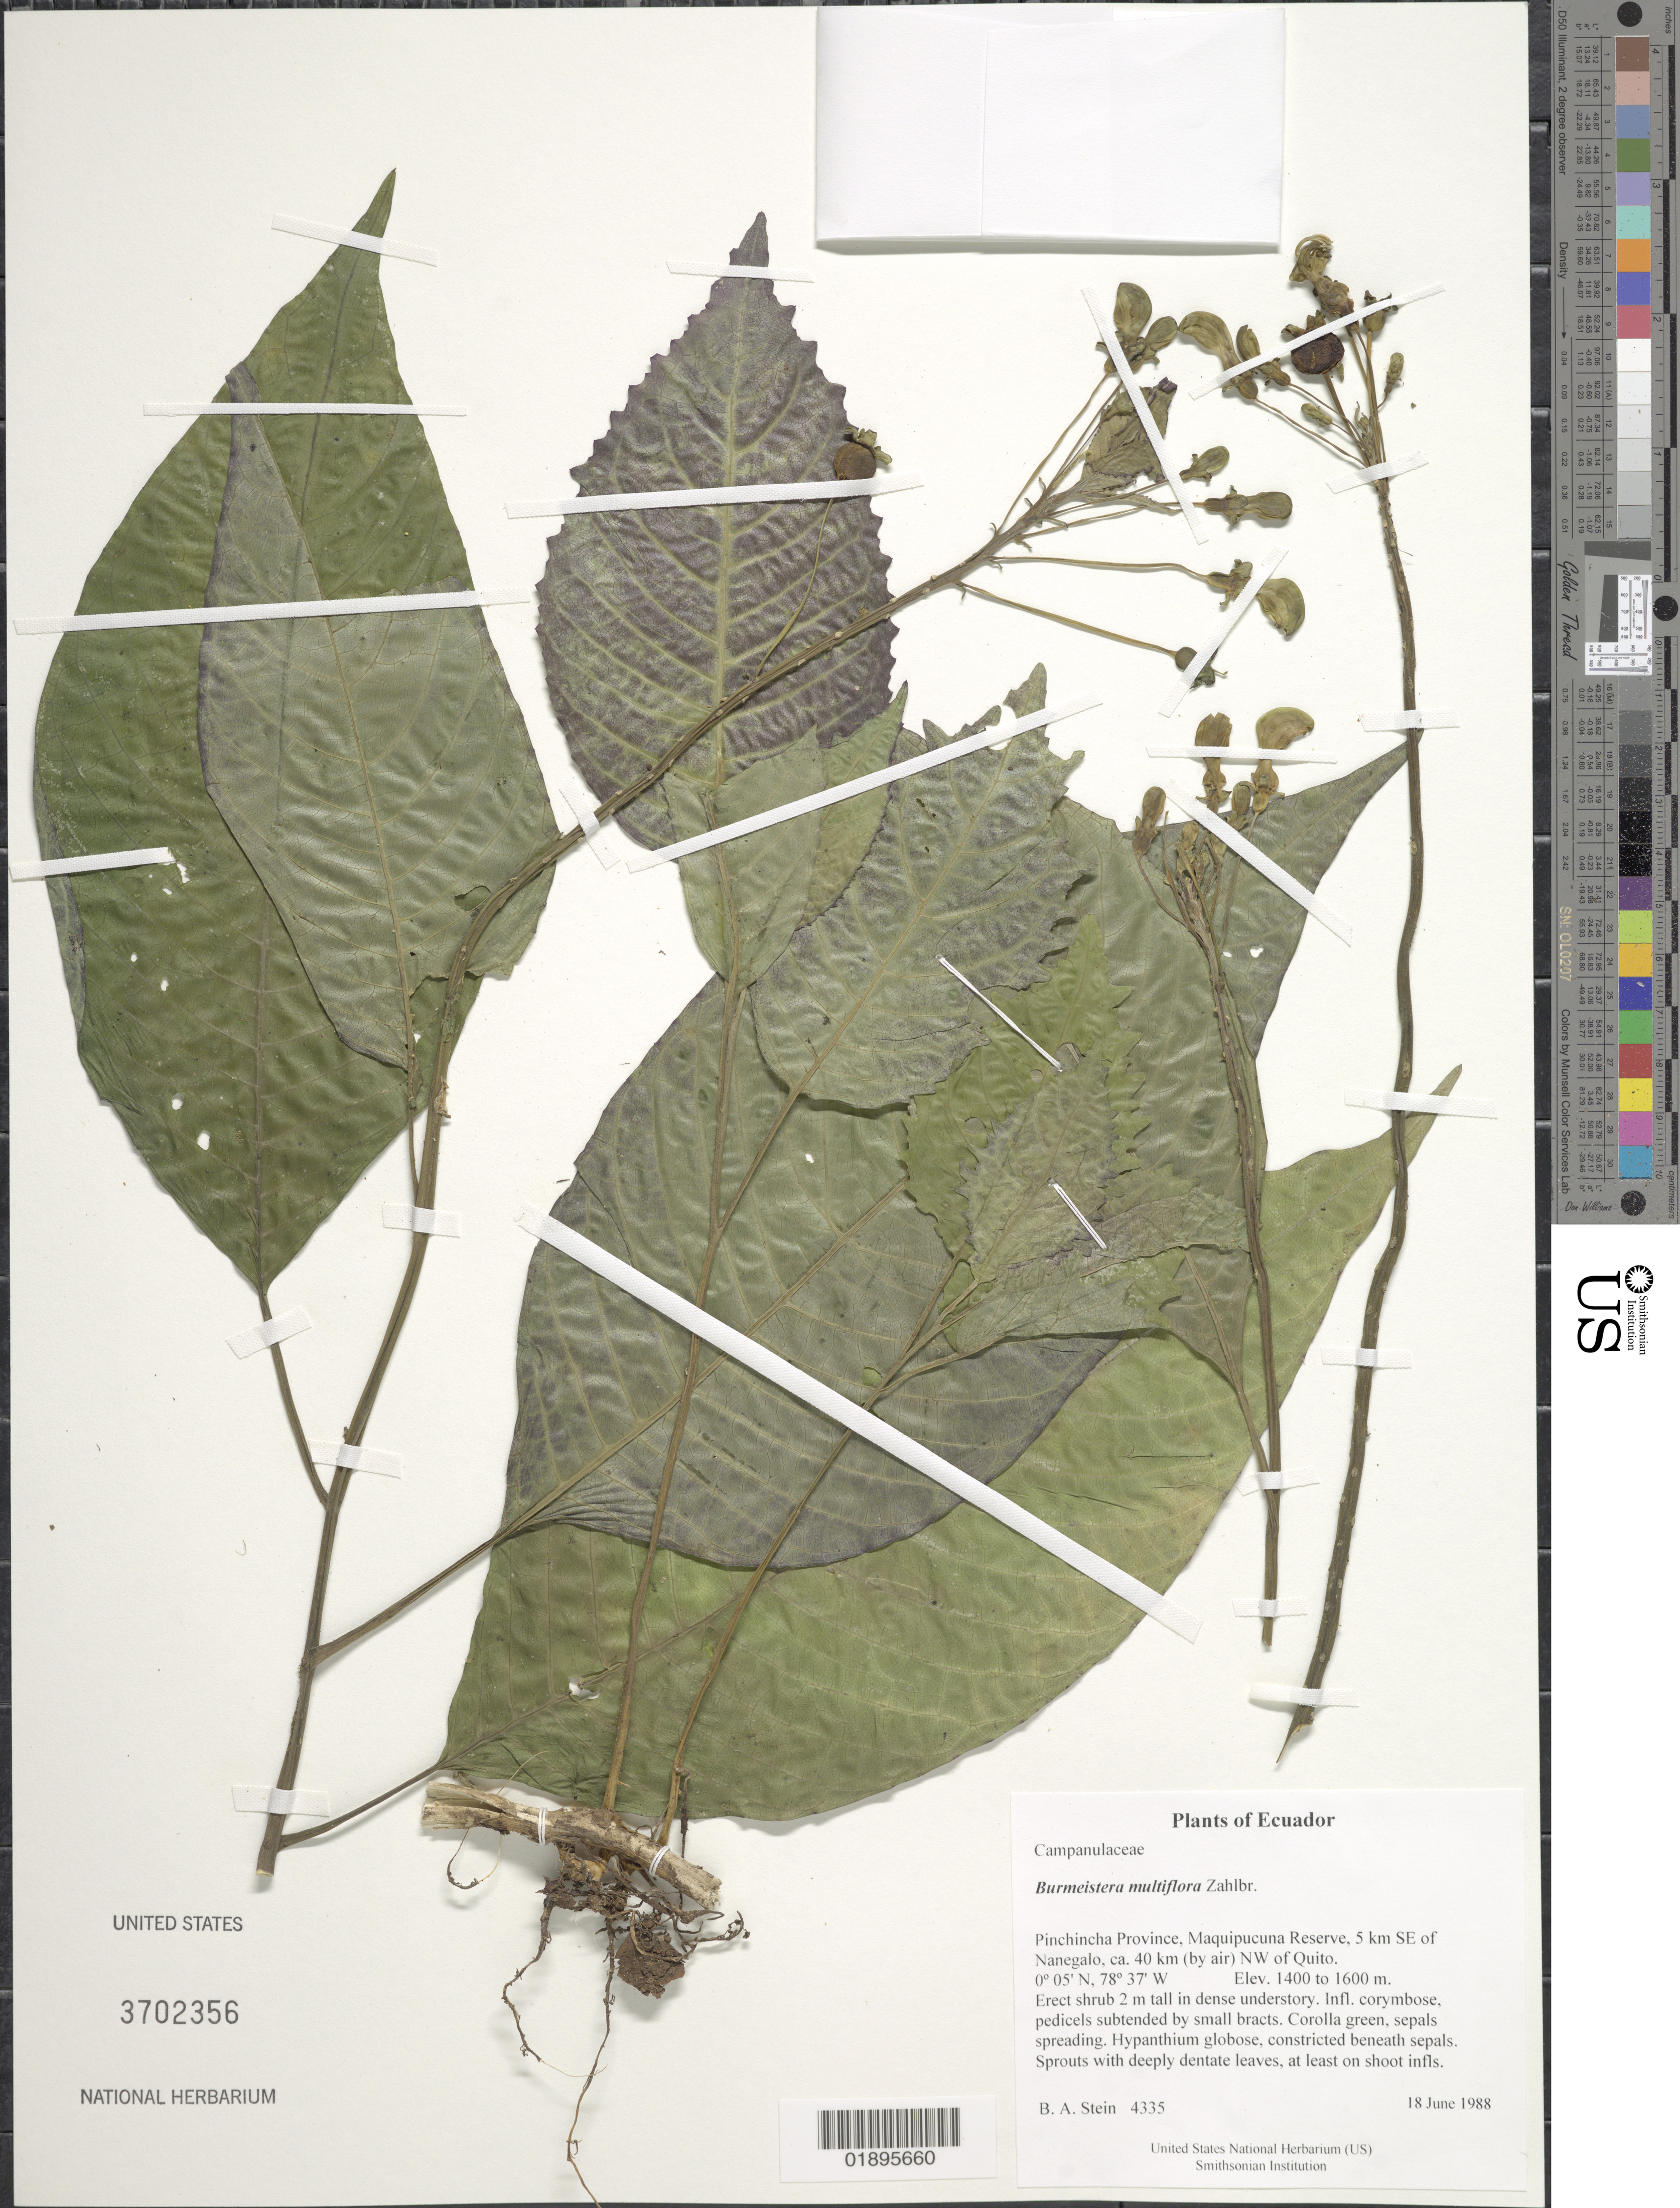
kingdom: Plantae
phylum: Tracheophyta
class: Magnoliopsida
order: Asterales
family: Campanulaceae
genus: Burmeistera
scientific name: Burmeistera multiflora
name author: Zahlbr.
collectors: B. A. Stein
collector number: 4335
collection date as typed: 18 June 1988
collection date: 1988-06-18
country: Ecuador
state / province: Pichincha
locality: Maquipucuna Reserve, 5 km SE of Nanegalo, ca. 40 km (by air) NW of Quito.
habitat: Dense understory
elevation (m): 1400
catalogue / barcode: US 3702356